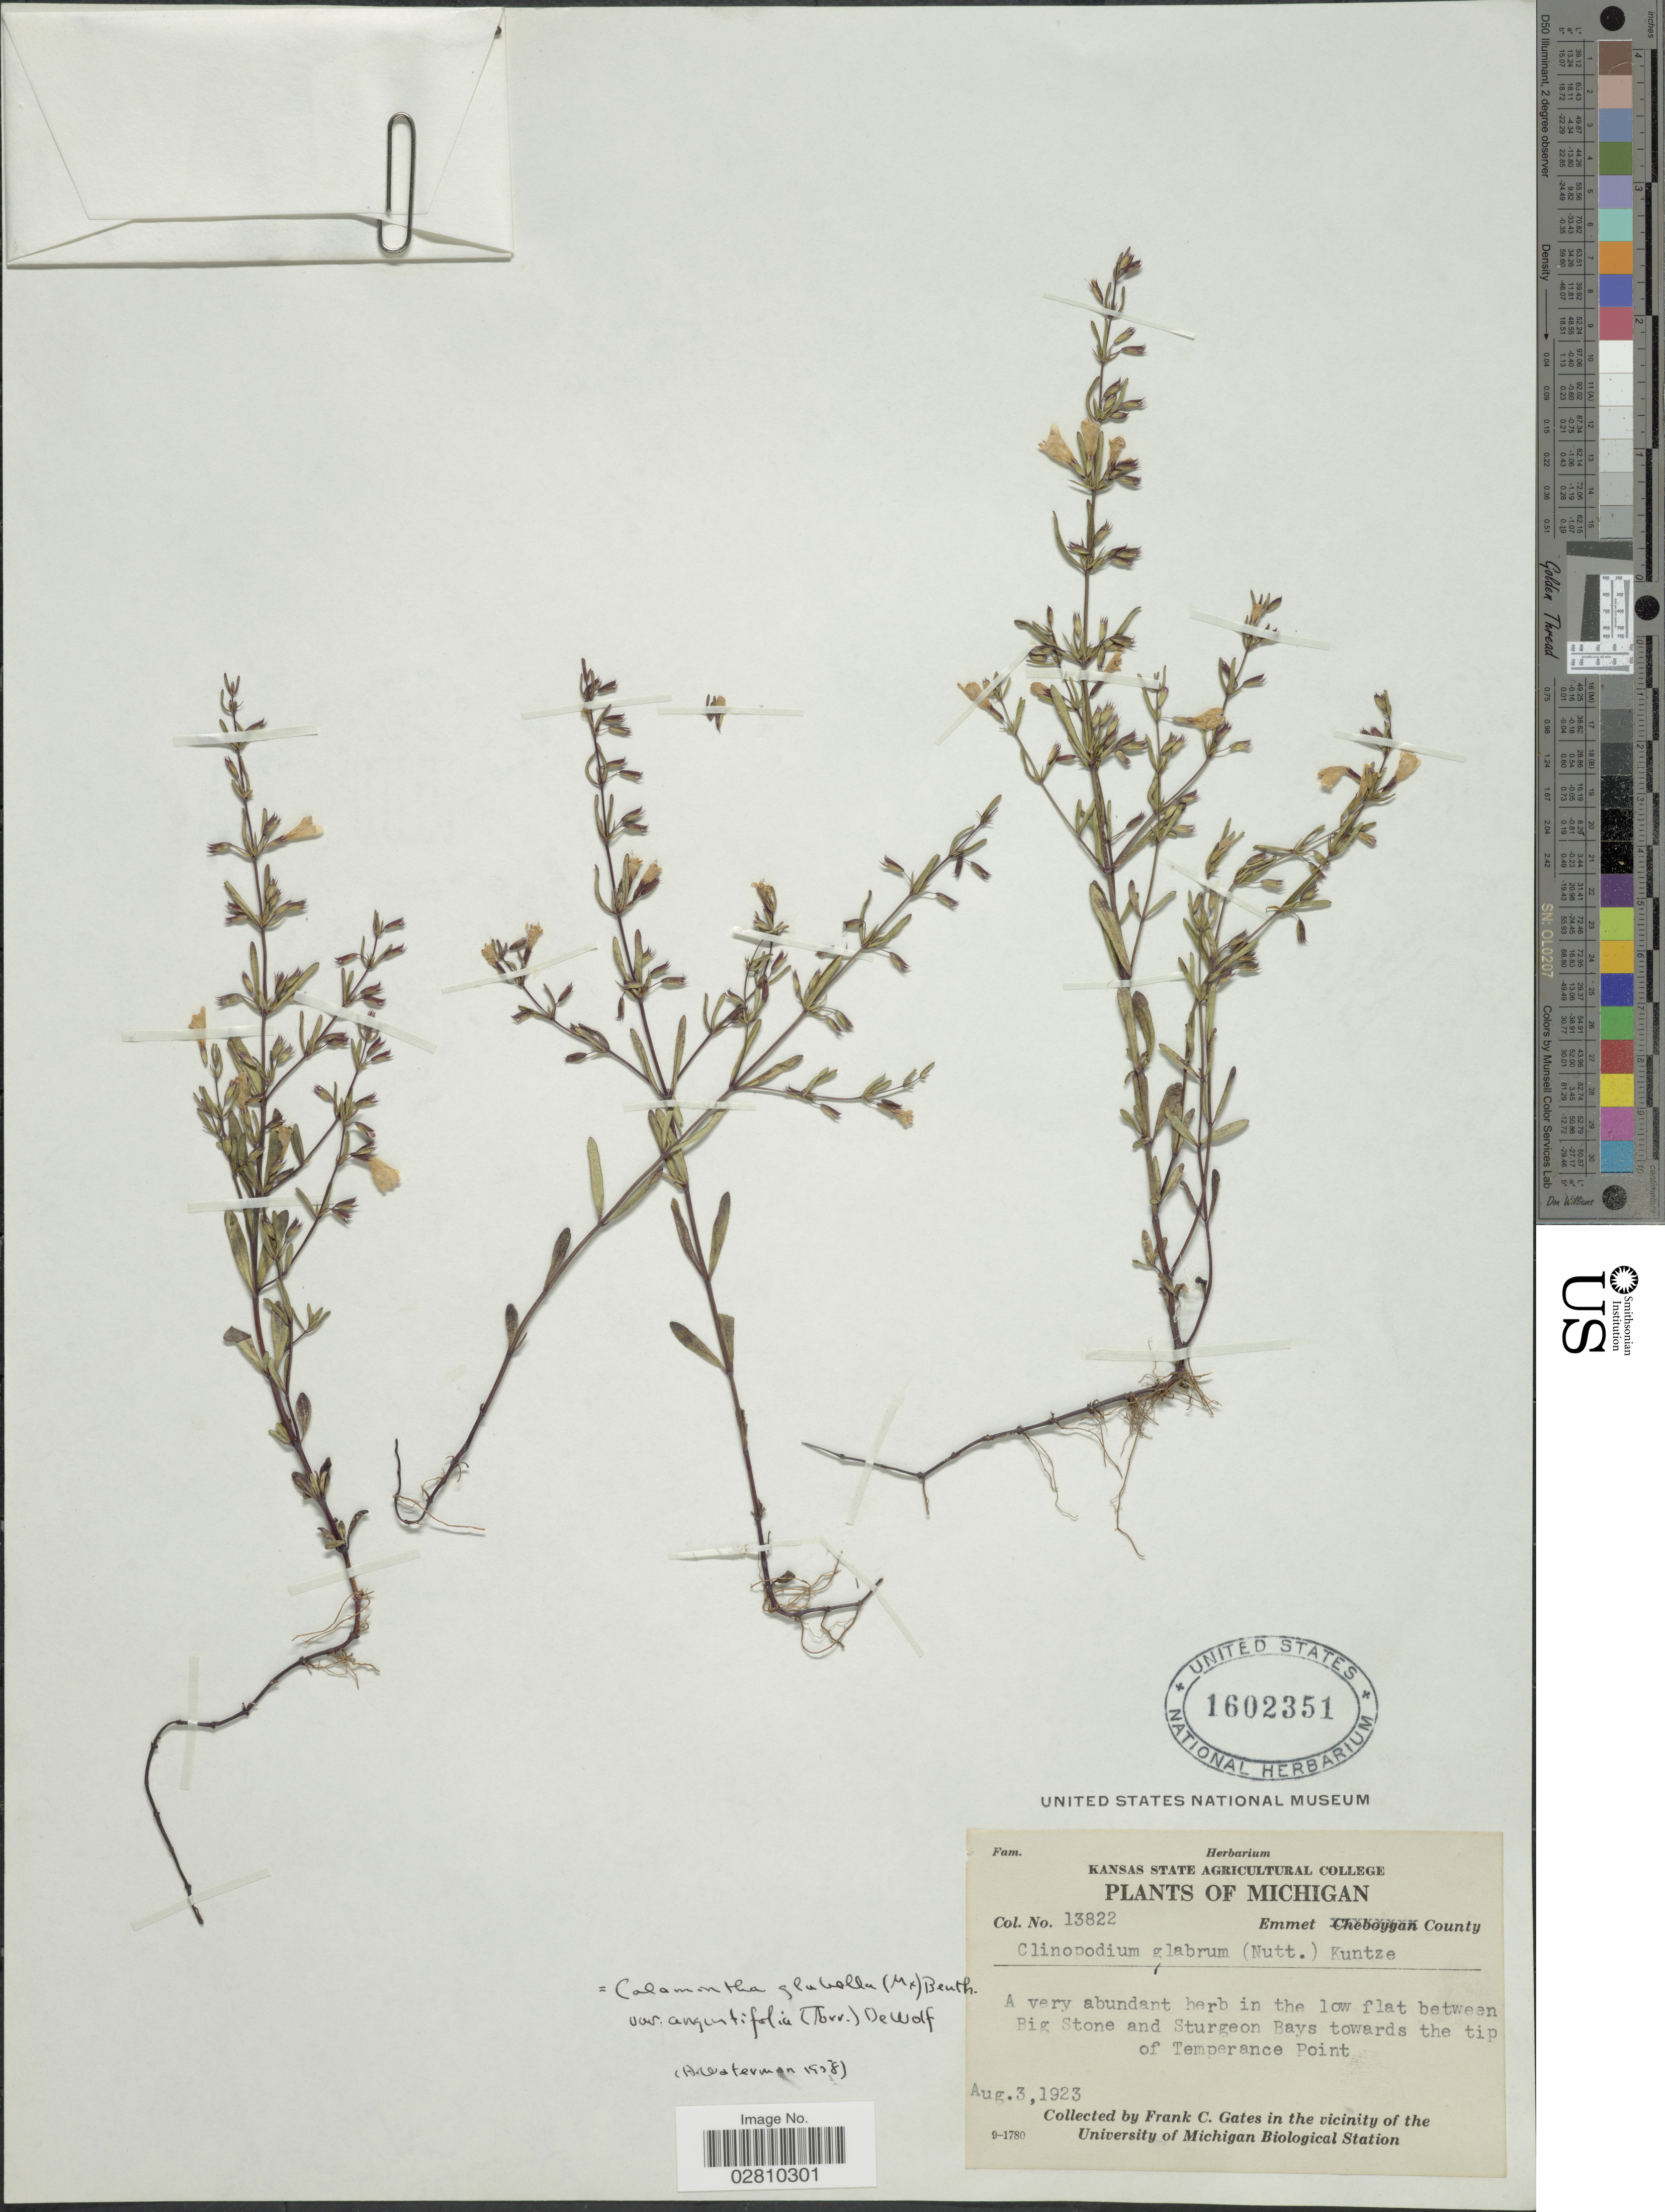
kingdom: Plantae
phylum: Tracheophyta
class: Magnoliopsida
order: Lamiales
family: Lamiaceae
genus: Clinopodium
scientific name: Clinopodium glabrum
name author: (Nutt.) Kuntze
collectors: F. C. Gates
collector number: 13822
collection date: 1923-08-03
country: United States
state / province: Michigan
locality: Emmet County. A very abundant herb in the low flat between Big Stone and Sturgeon Bays towards the tip of Temperance Point.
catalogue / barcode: US 1602351